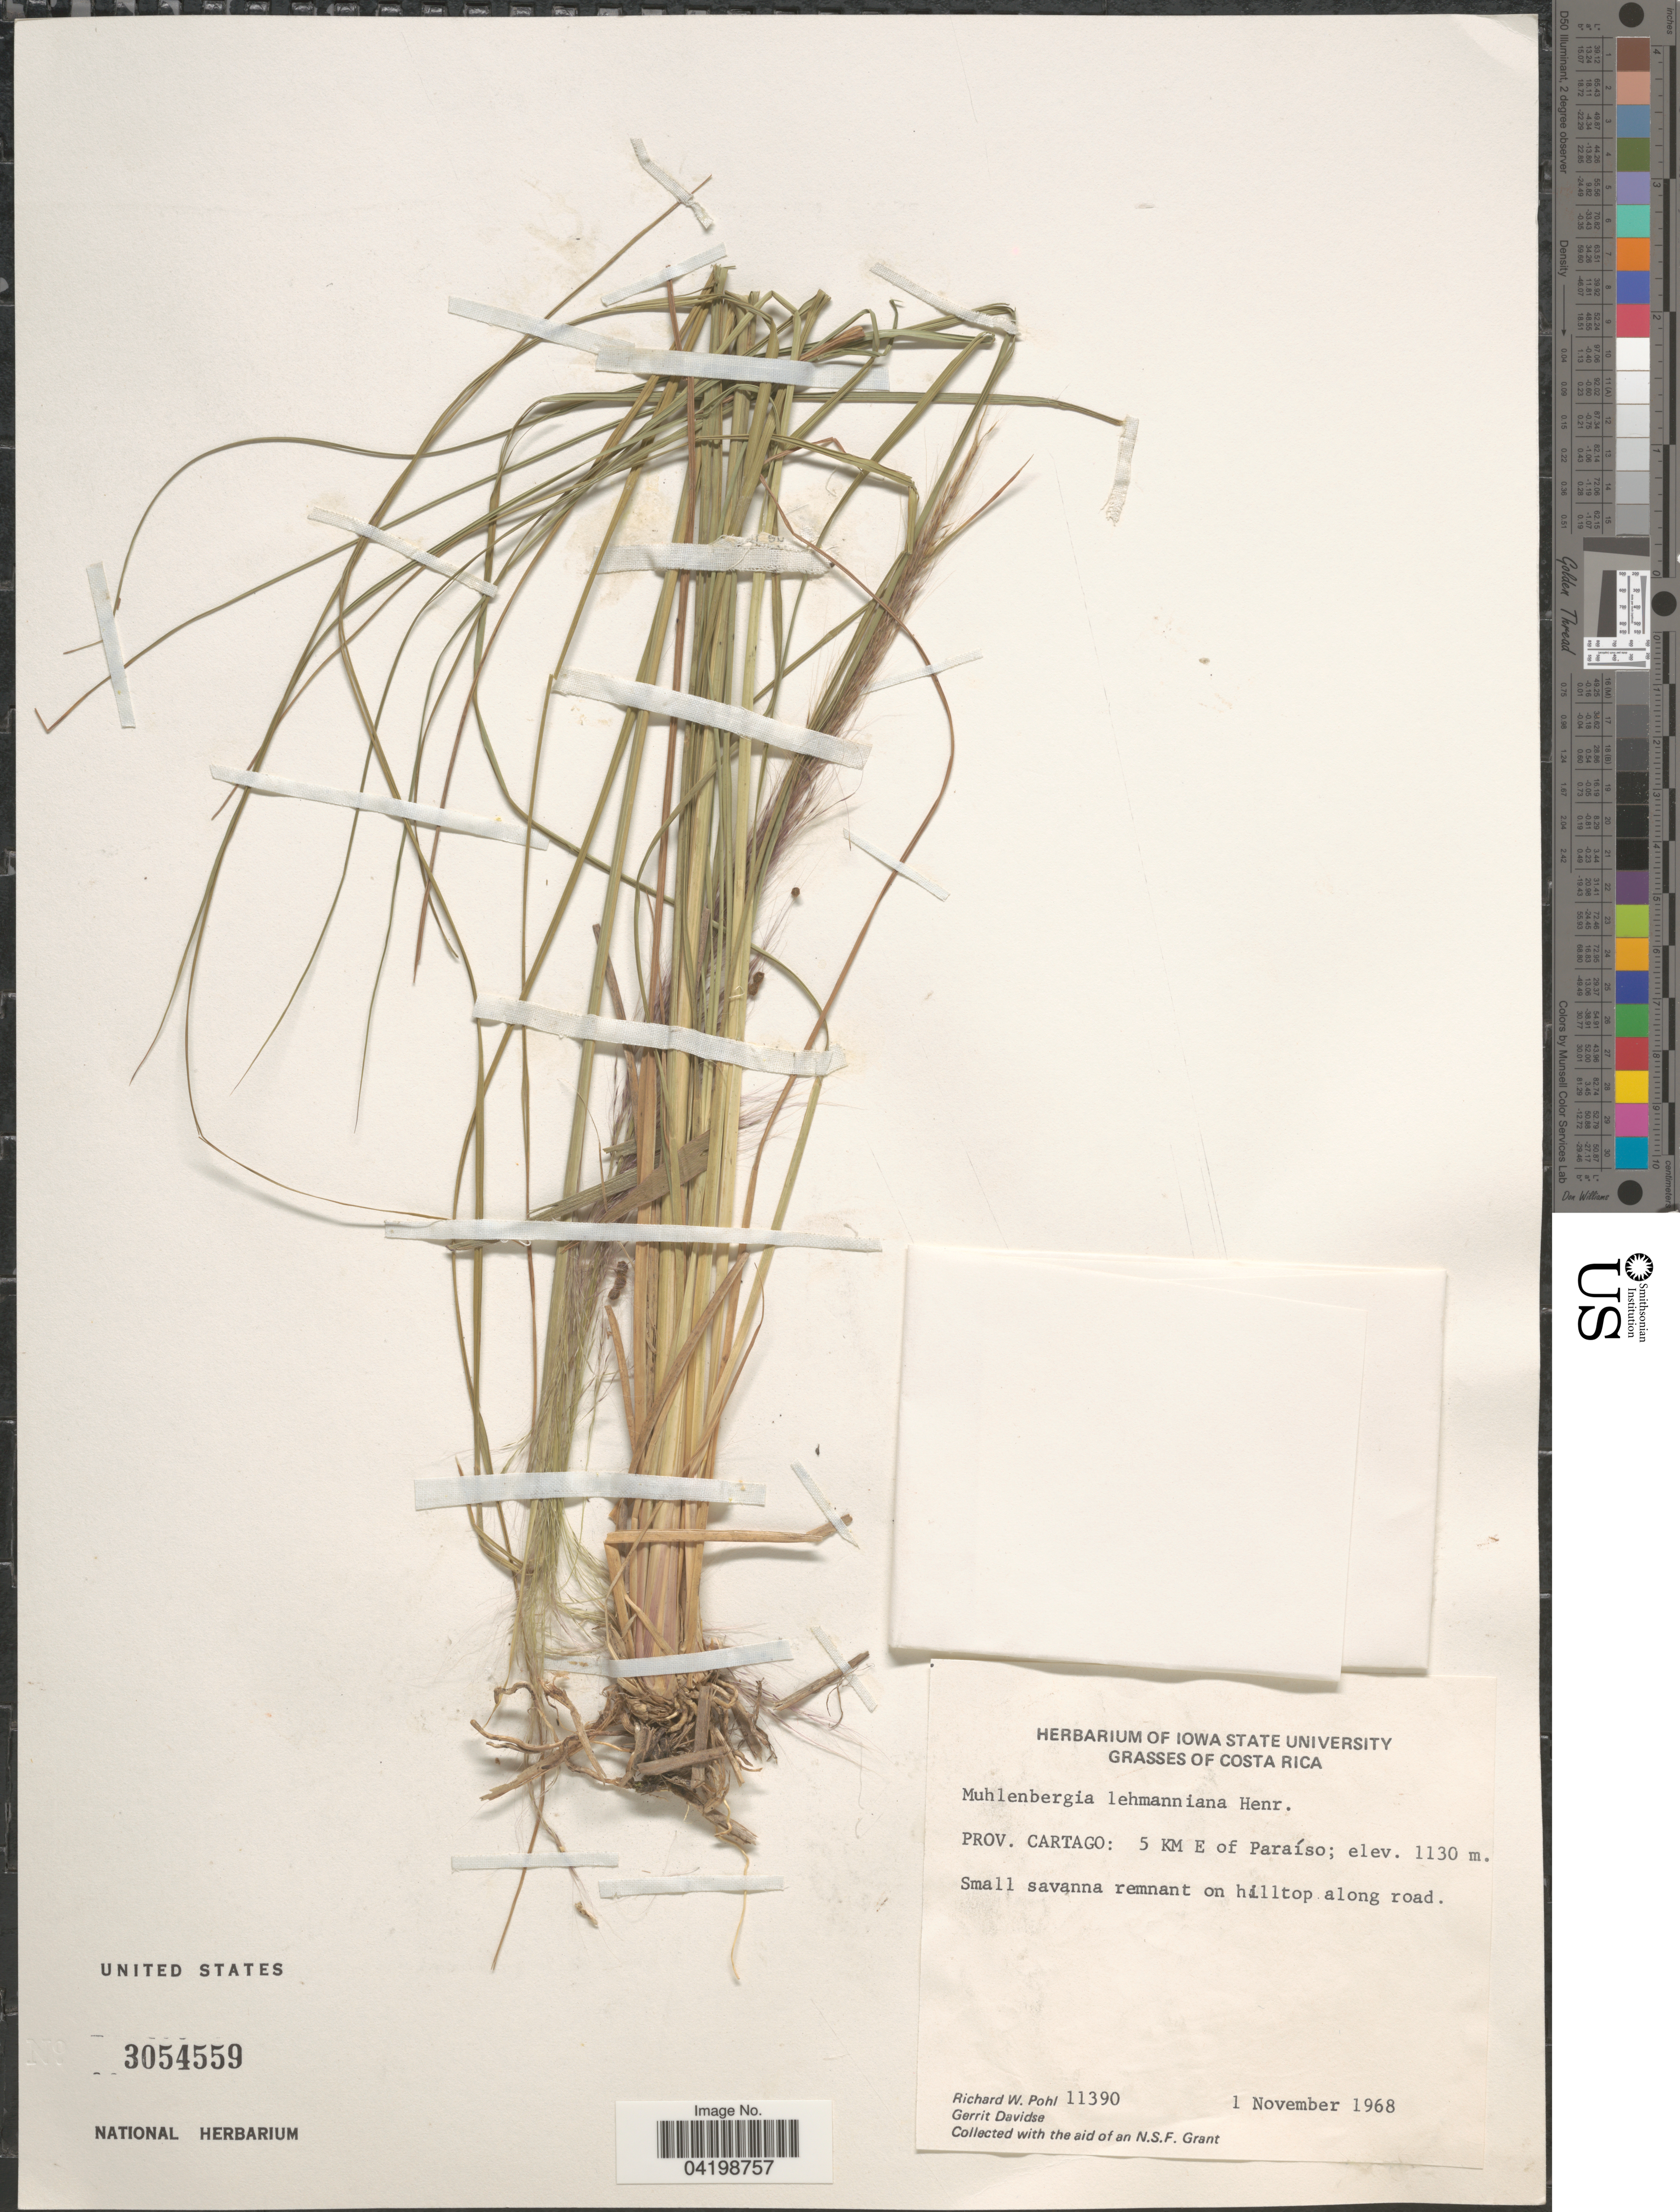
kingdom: Plantae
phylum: Tracheophyta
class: Liliopsida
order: Poales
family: Poaceae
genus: Muhlenbergia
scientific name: Muhlenbergia lehmanniana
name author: Henr.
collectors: R. W. Pohl & G. Davidse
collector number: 11390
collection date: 1968-11-01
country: Costa Rica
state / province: Cartago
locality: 5 km E of Paraíso; on hilltop along road.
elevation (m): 1130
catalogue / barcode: US 3054559